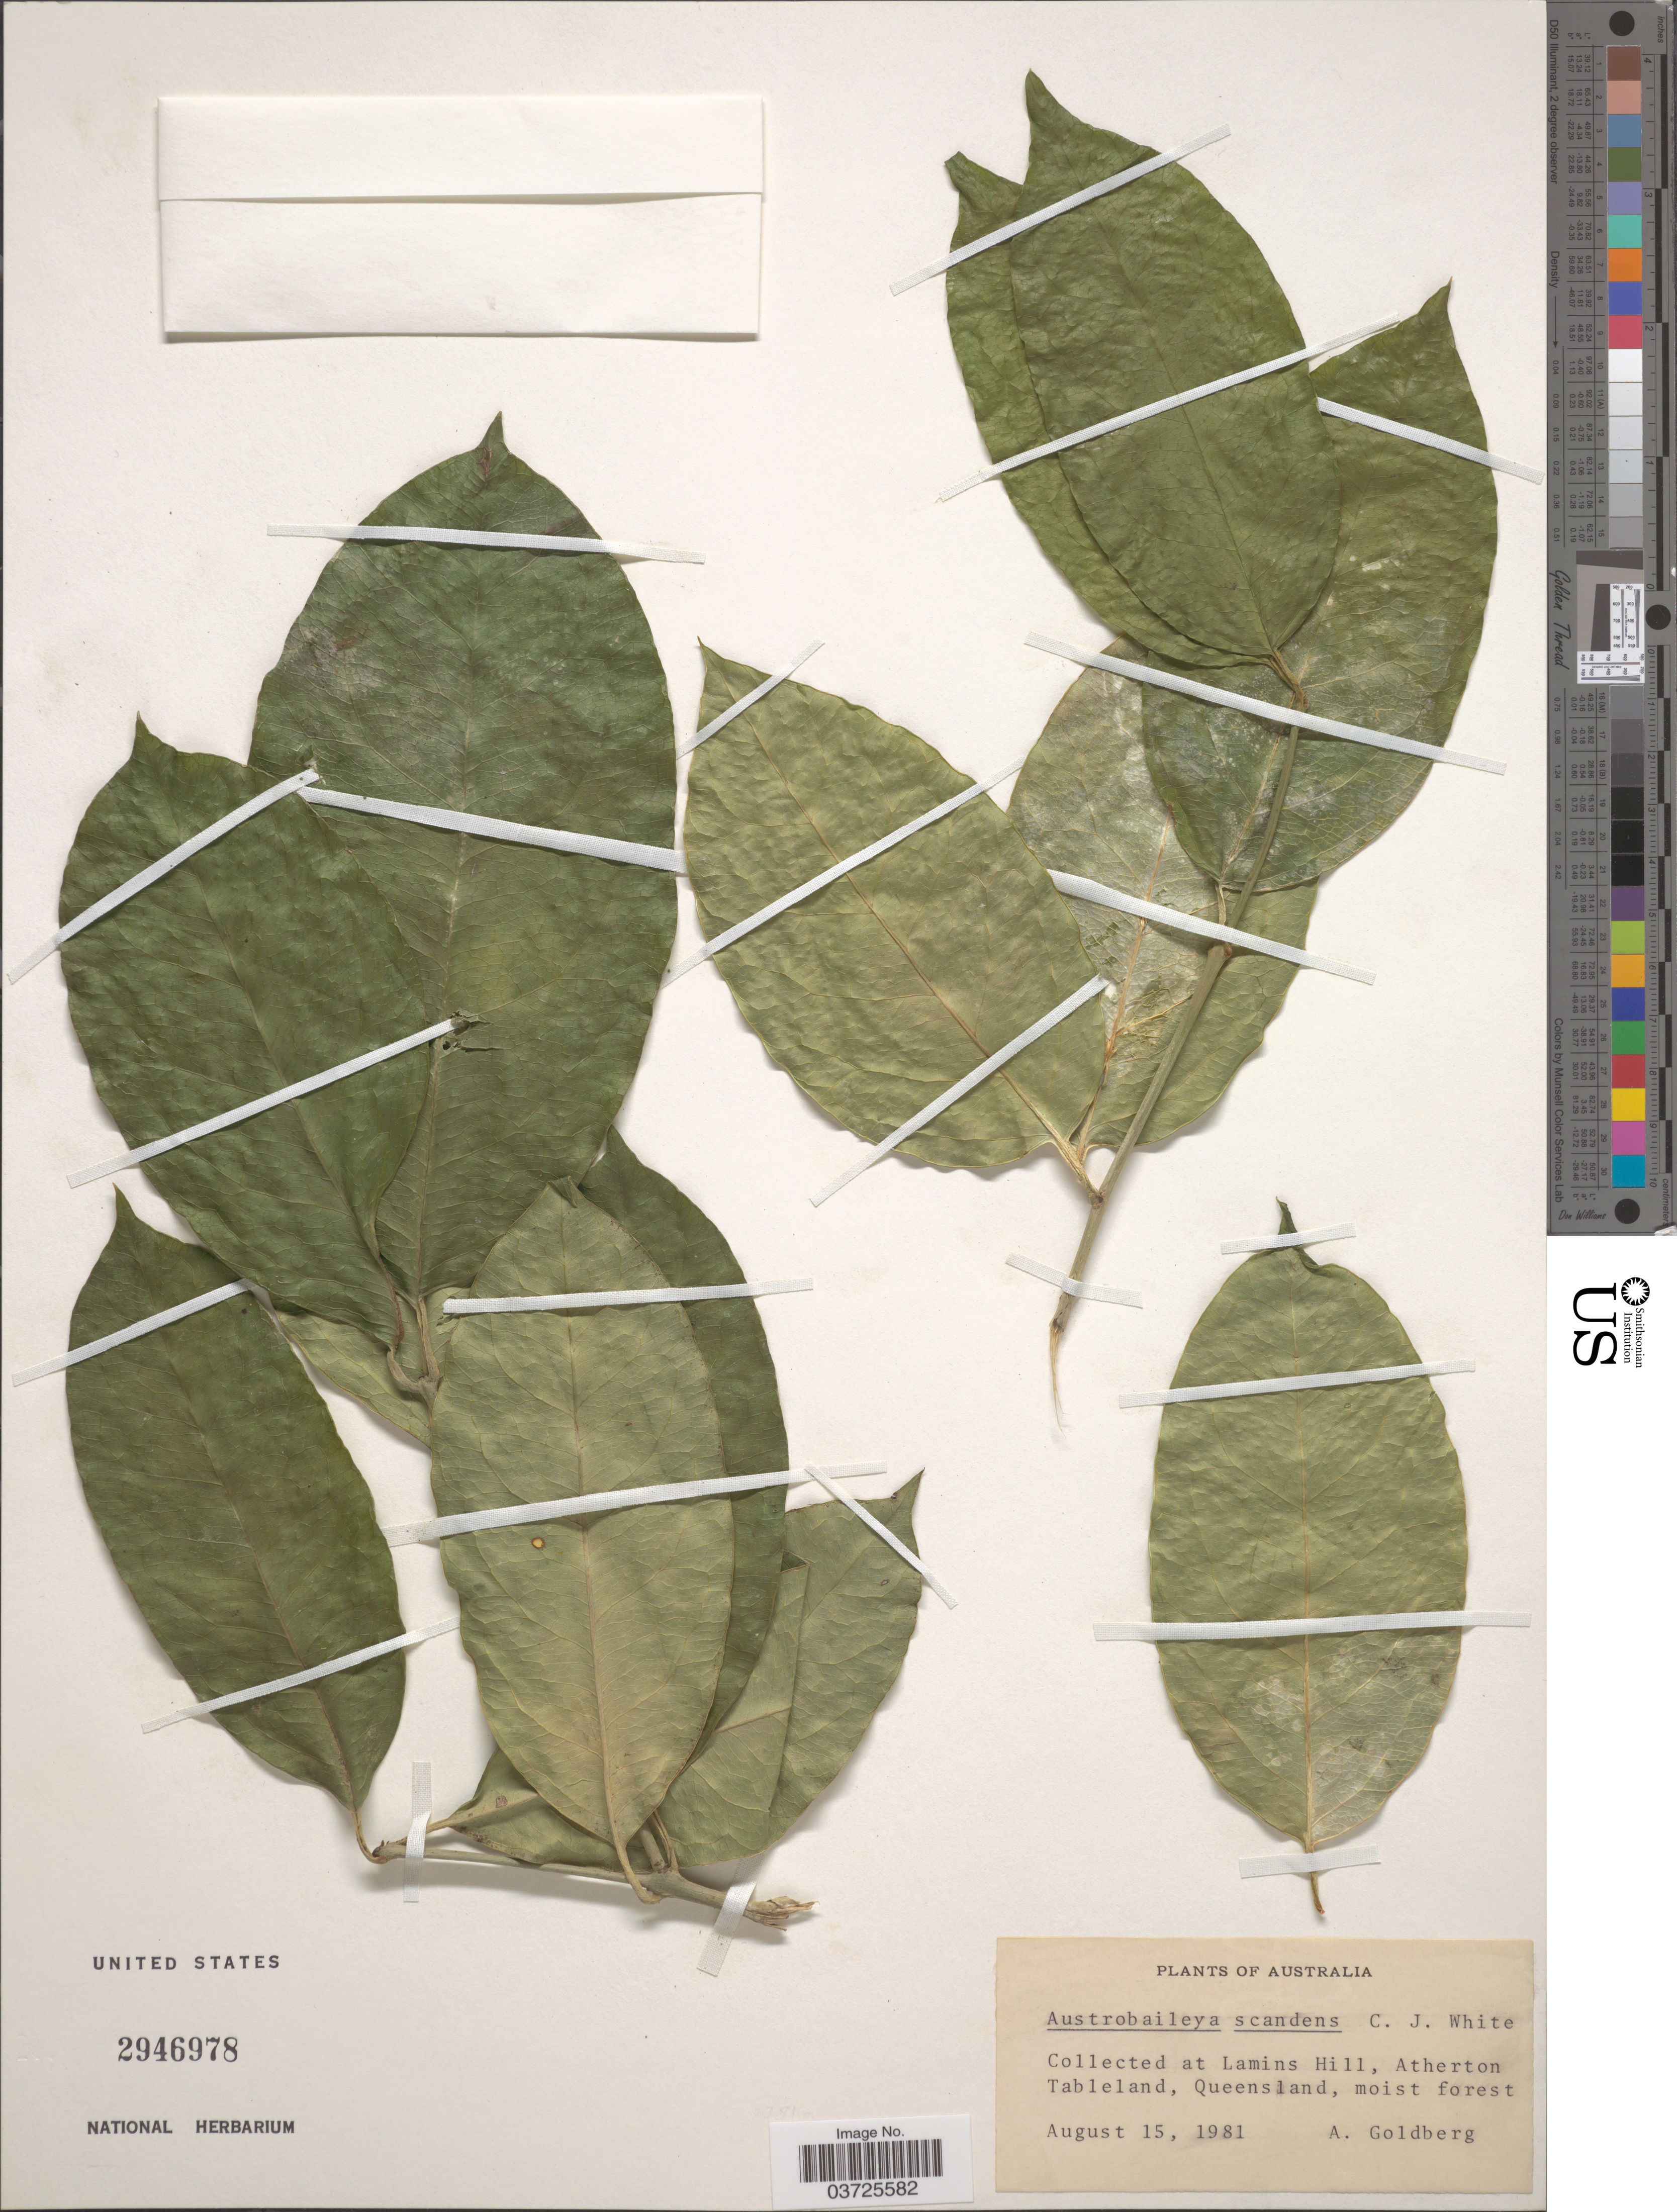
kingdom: Plantae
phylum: Tracheophyta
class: Magnoliopsida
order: Austrobaileyales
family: Austrobaileyaceae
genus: Austrobaileya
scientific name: Austrobaileya scandens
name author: C.T. White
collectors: A. Goldberg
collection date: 1981-08-15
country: Australia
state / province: Queensland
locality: Lamins Hill, Atherton Tableland.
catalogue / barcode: US 2946978